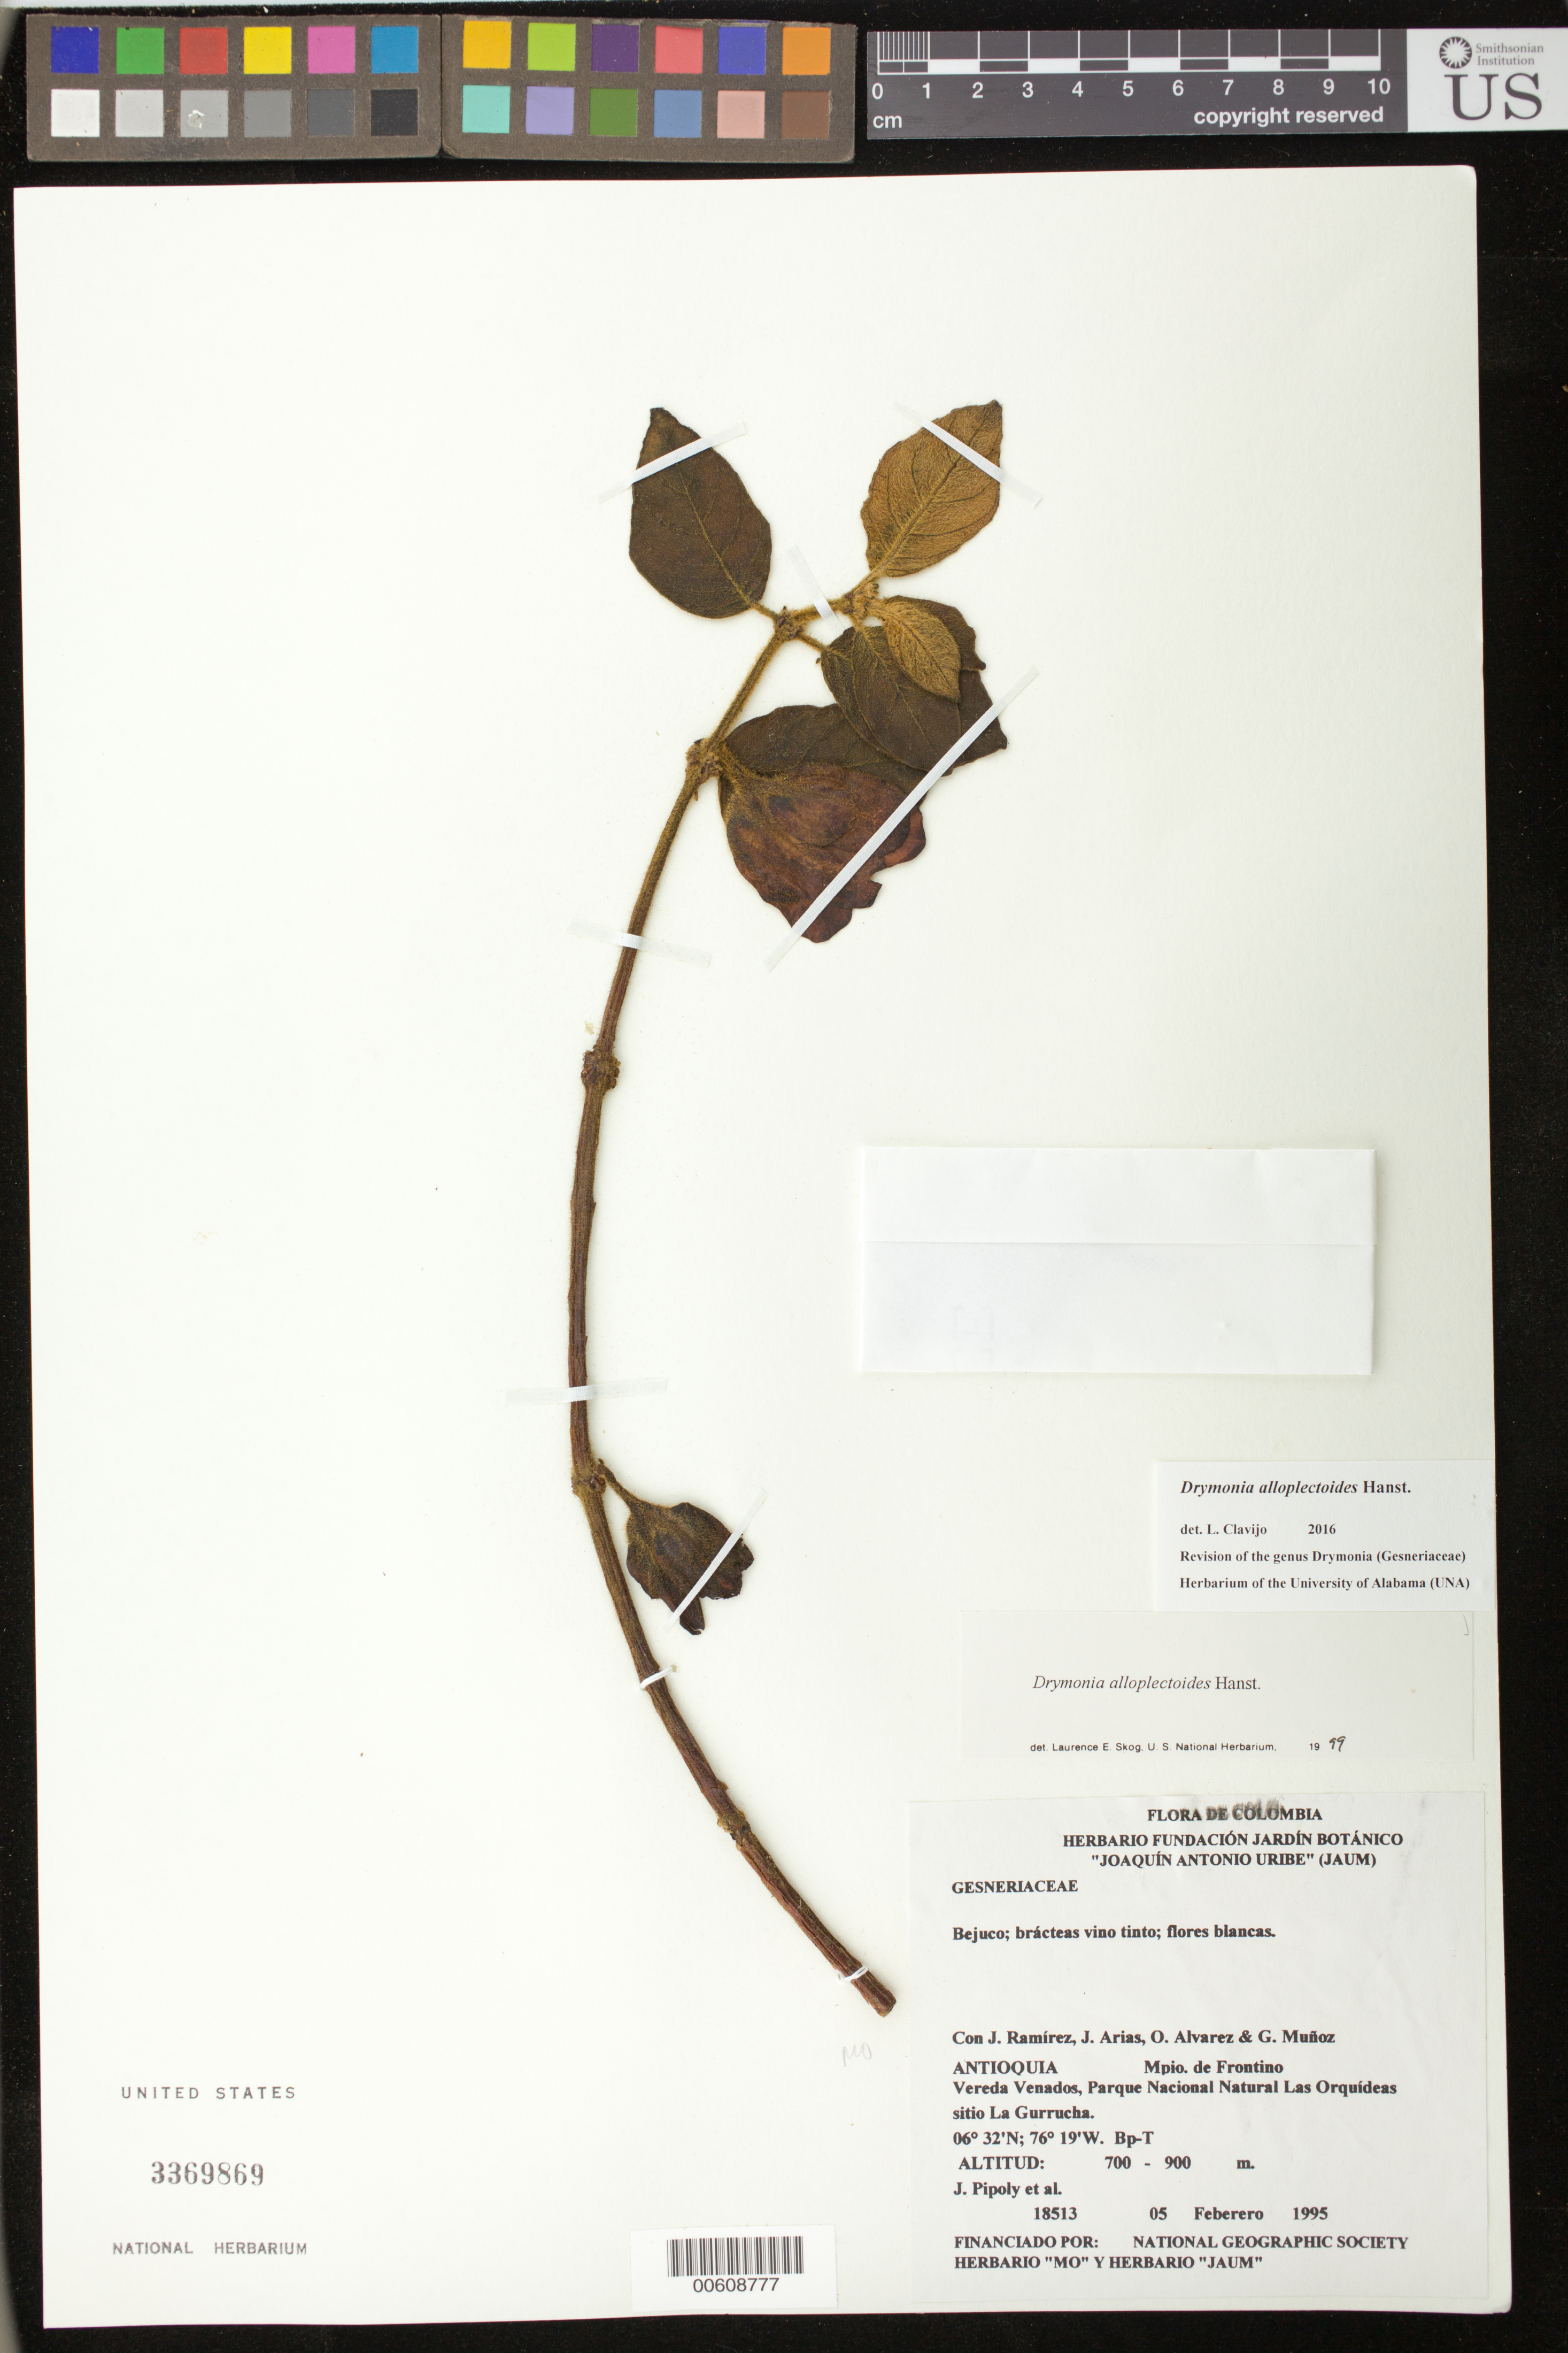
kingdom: Plantae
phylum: Tracheophyta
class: Magnoliopsida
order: Lamiales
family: Gesneriaceae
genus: Drymonia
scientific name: Drymonia alloplectoides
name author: Hanst.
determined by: Skog, Laurence E.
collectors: J. J. Pipoly, J. Ramírez, J. Arias, O. Alvarez & G. Muñoz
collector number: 18513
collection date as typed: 05 Feb 1995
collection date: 1995-02-05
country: Colombia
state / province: Antioquia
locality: Mpio. de Frontino, Vereda Venados, Parque Nacional Natural Las Orquídeas, sitio La Gurrucha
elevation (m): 700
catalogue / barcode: US 3369869